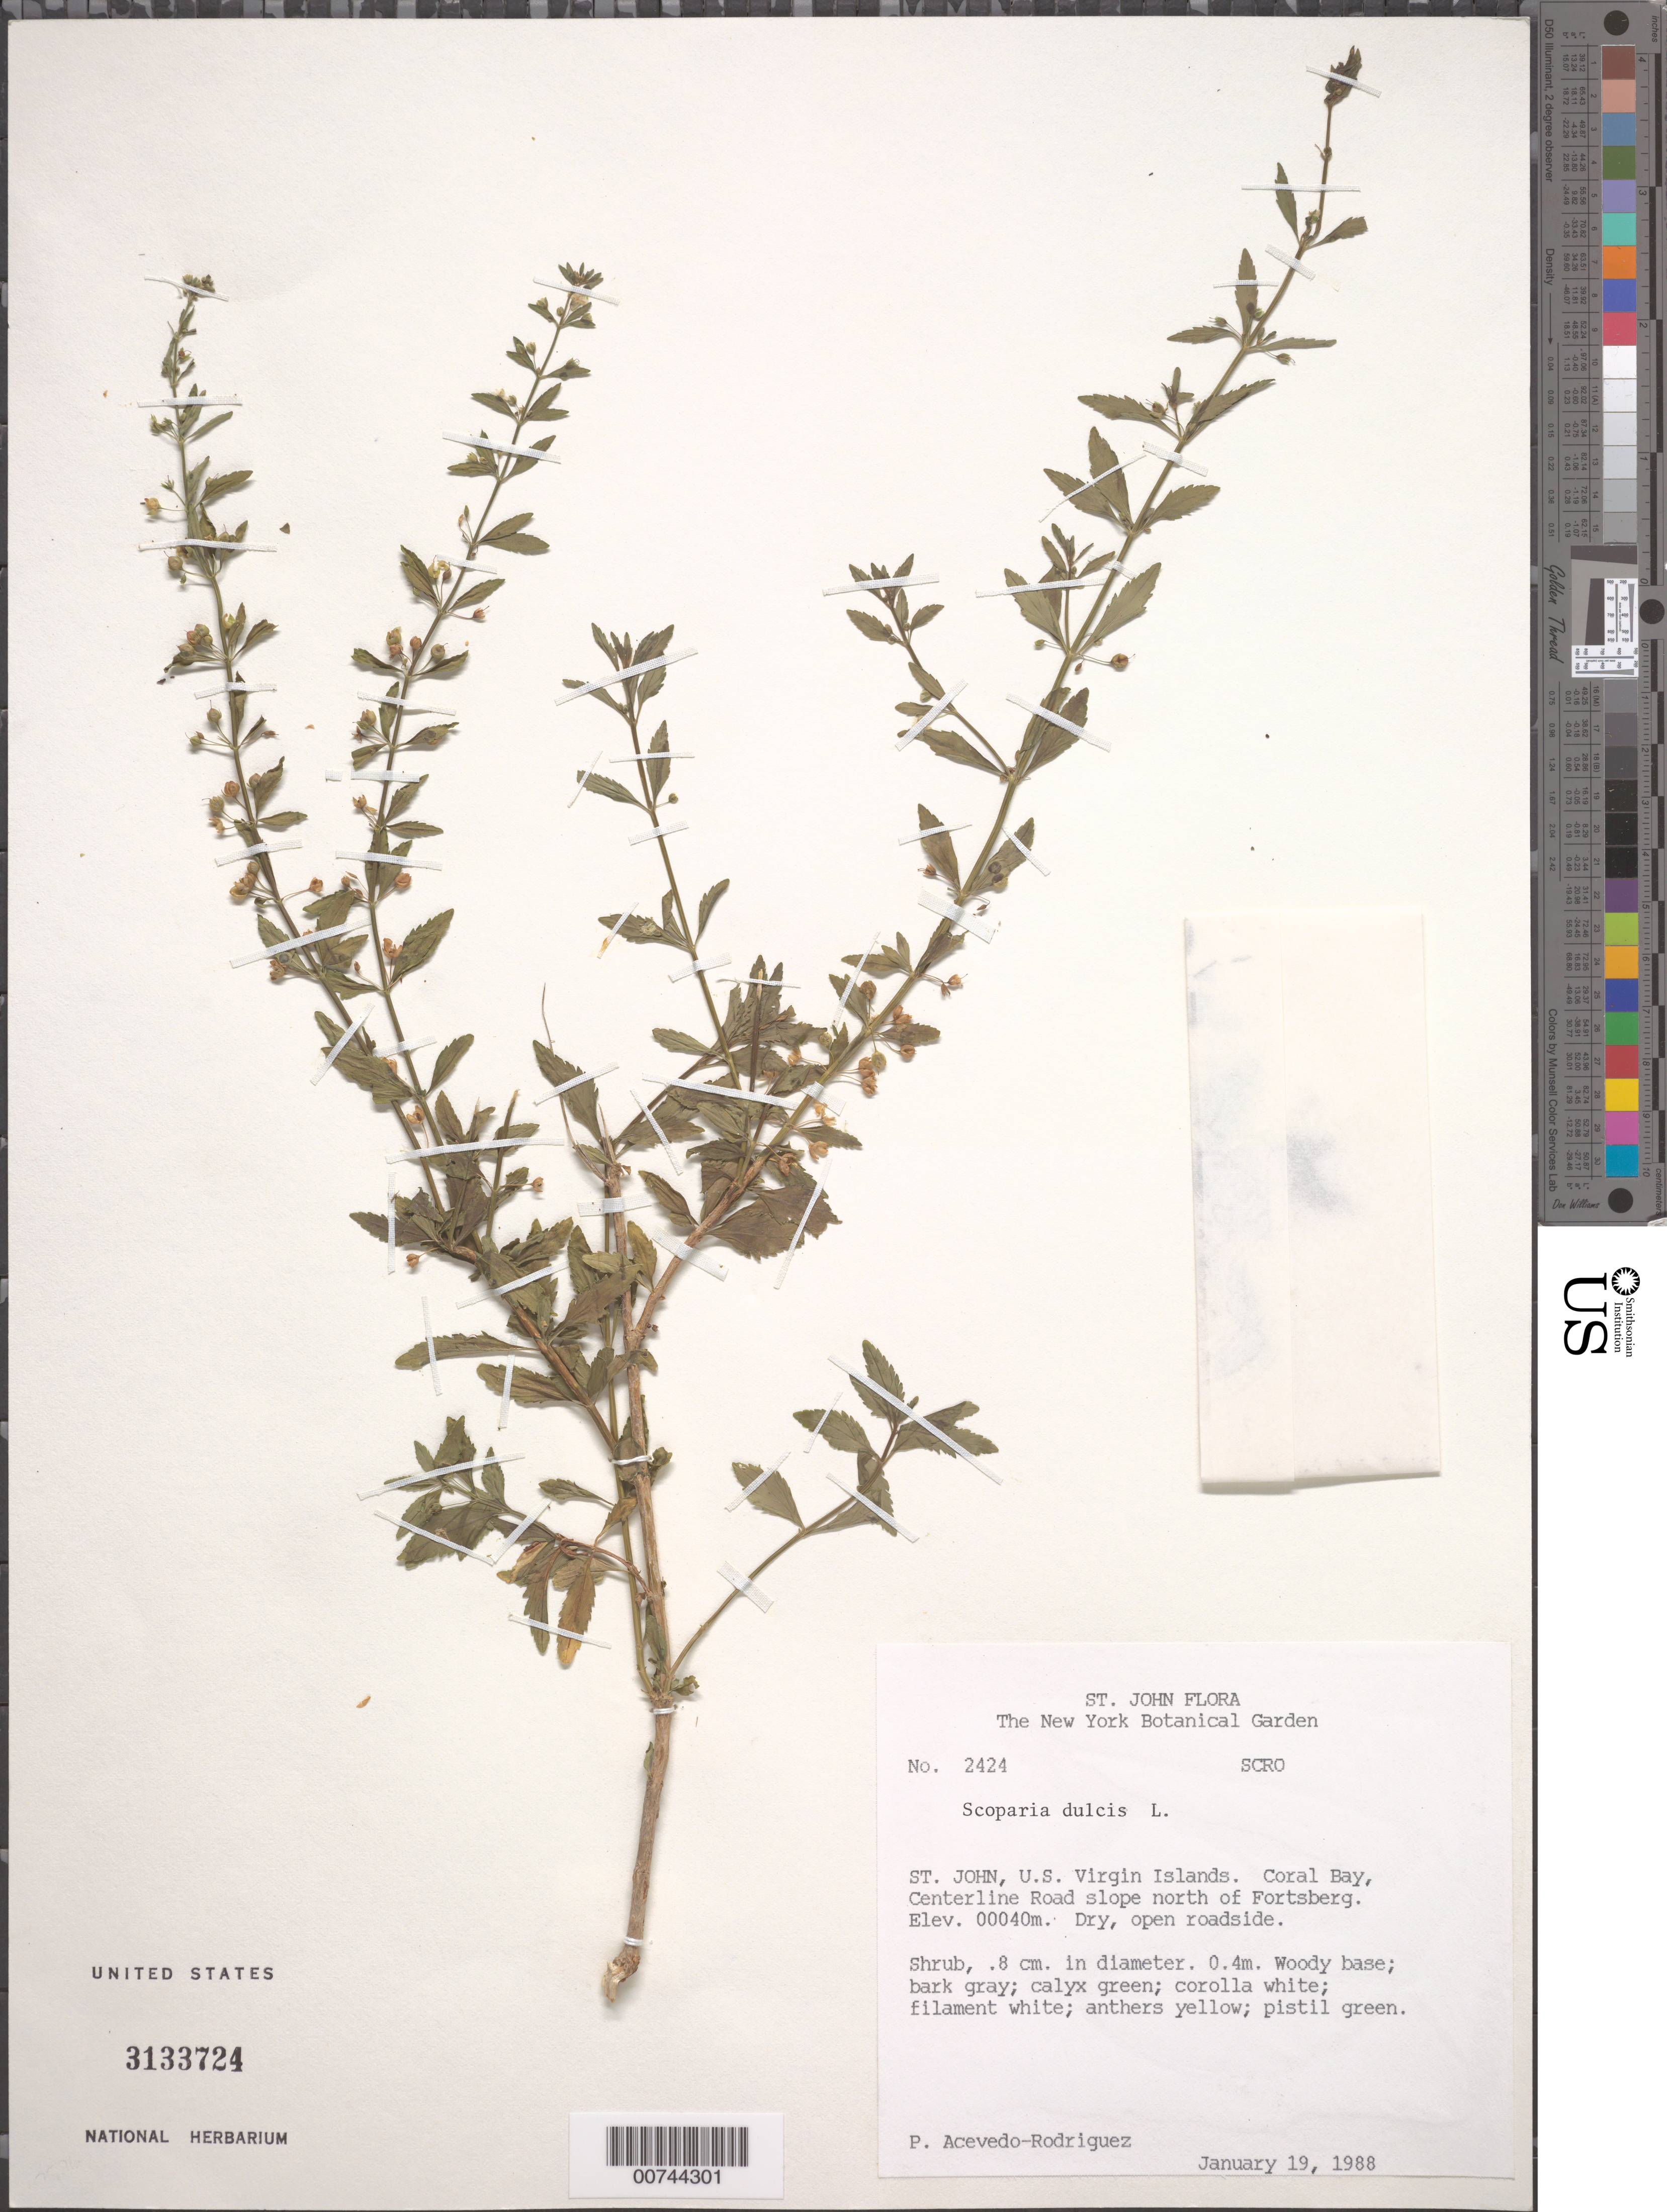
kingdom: Plantae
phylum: Tracheophyta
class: Magnoliopsida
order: Lamiales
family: Plantaginaceae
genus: Scoparia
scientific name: Scoparia dulcis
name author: L.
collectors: P. Acevedo-Rodr.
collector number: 2424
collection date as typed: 19 Jan 1988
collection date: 1988-01-19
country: U.S. Virgin Islands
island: St. John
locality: Coral Bay Quarter; Center Line Road slope north of Fortsberg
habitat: Dry, open roadside.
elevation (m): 40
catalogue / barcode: US 3133724